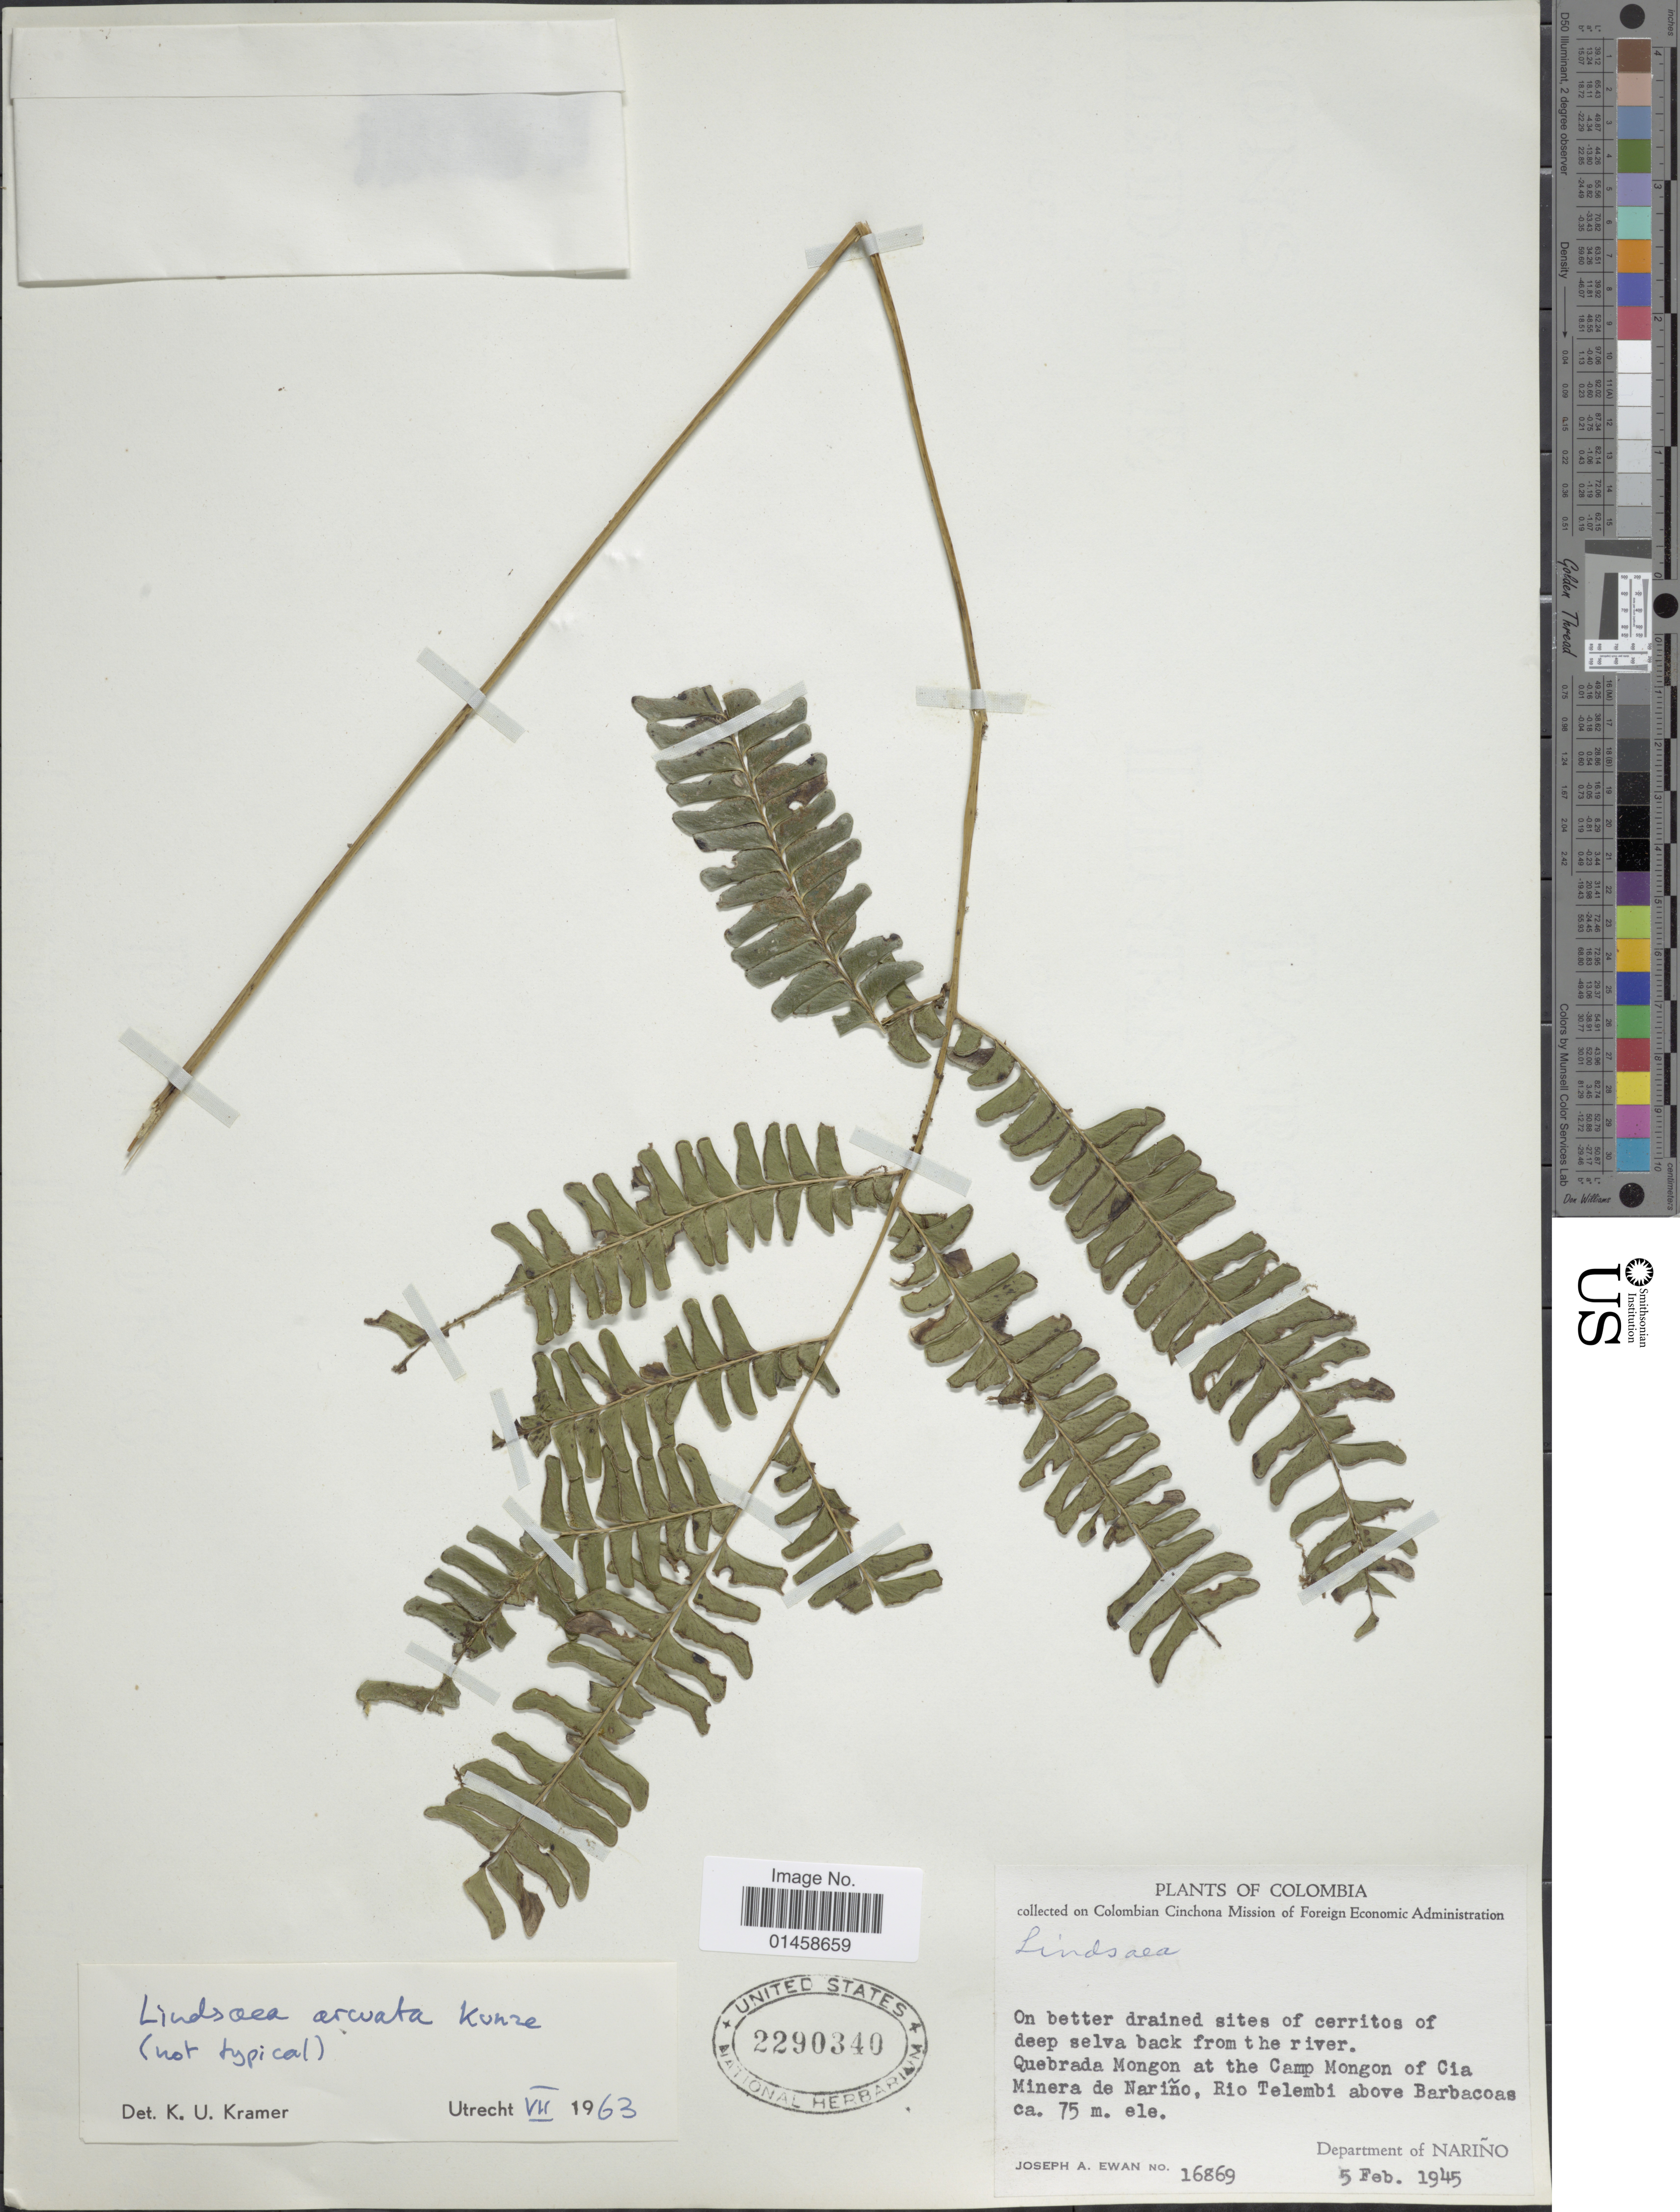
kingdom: Plantae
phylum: Tracheophyta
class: Polypodiopsida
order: Polypodiales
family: Lindsaeaceae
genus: Lindsaea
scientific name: Lindsaea arcuata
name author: Kunze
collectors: J. A. Ewan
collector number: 16869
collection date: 1945-02-05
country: Colombia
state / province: Nariño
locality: Quebrada Mongon at the camp Mongon of Cia Minera de Nariño, Rio Telembi above Barbacoas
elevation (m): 75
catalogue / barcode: US 2290340